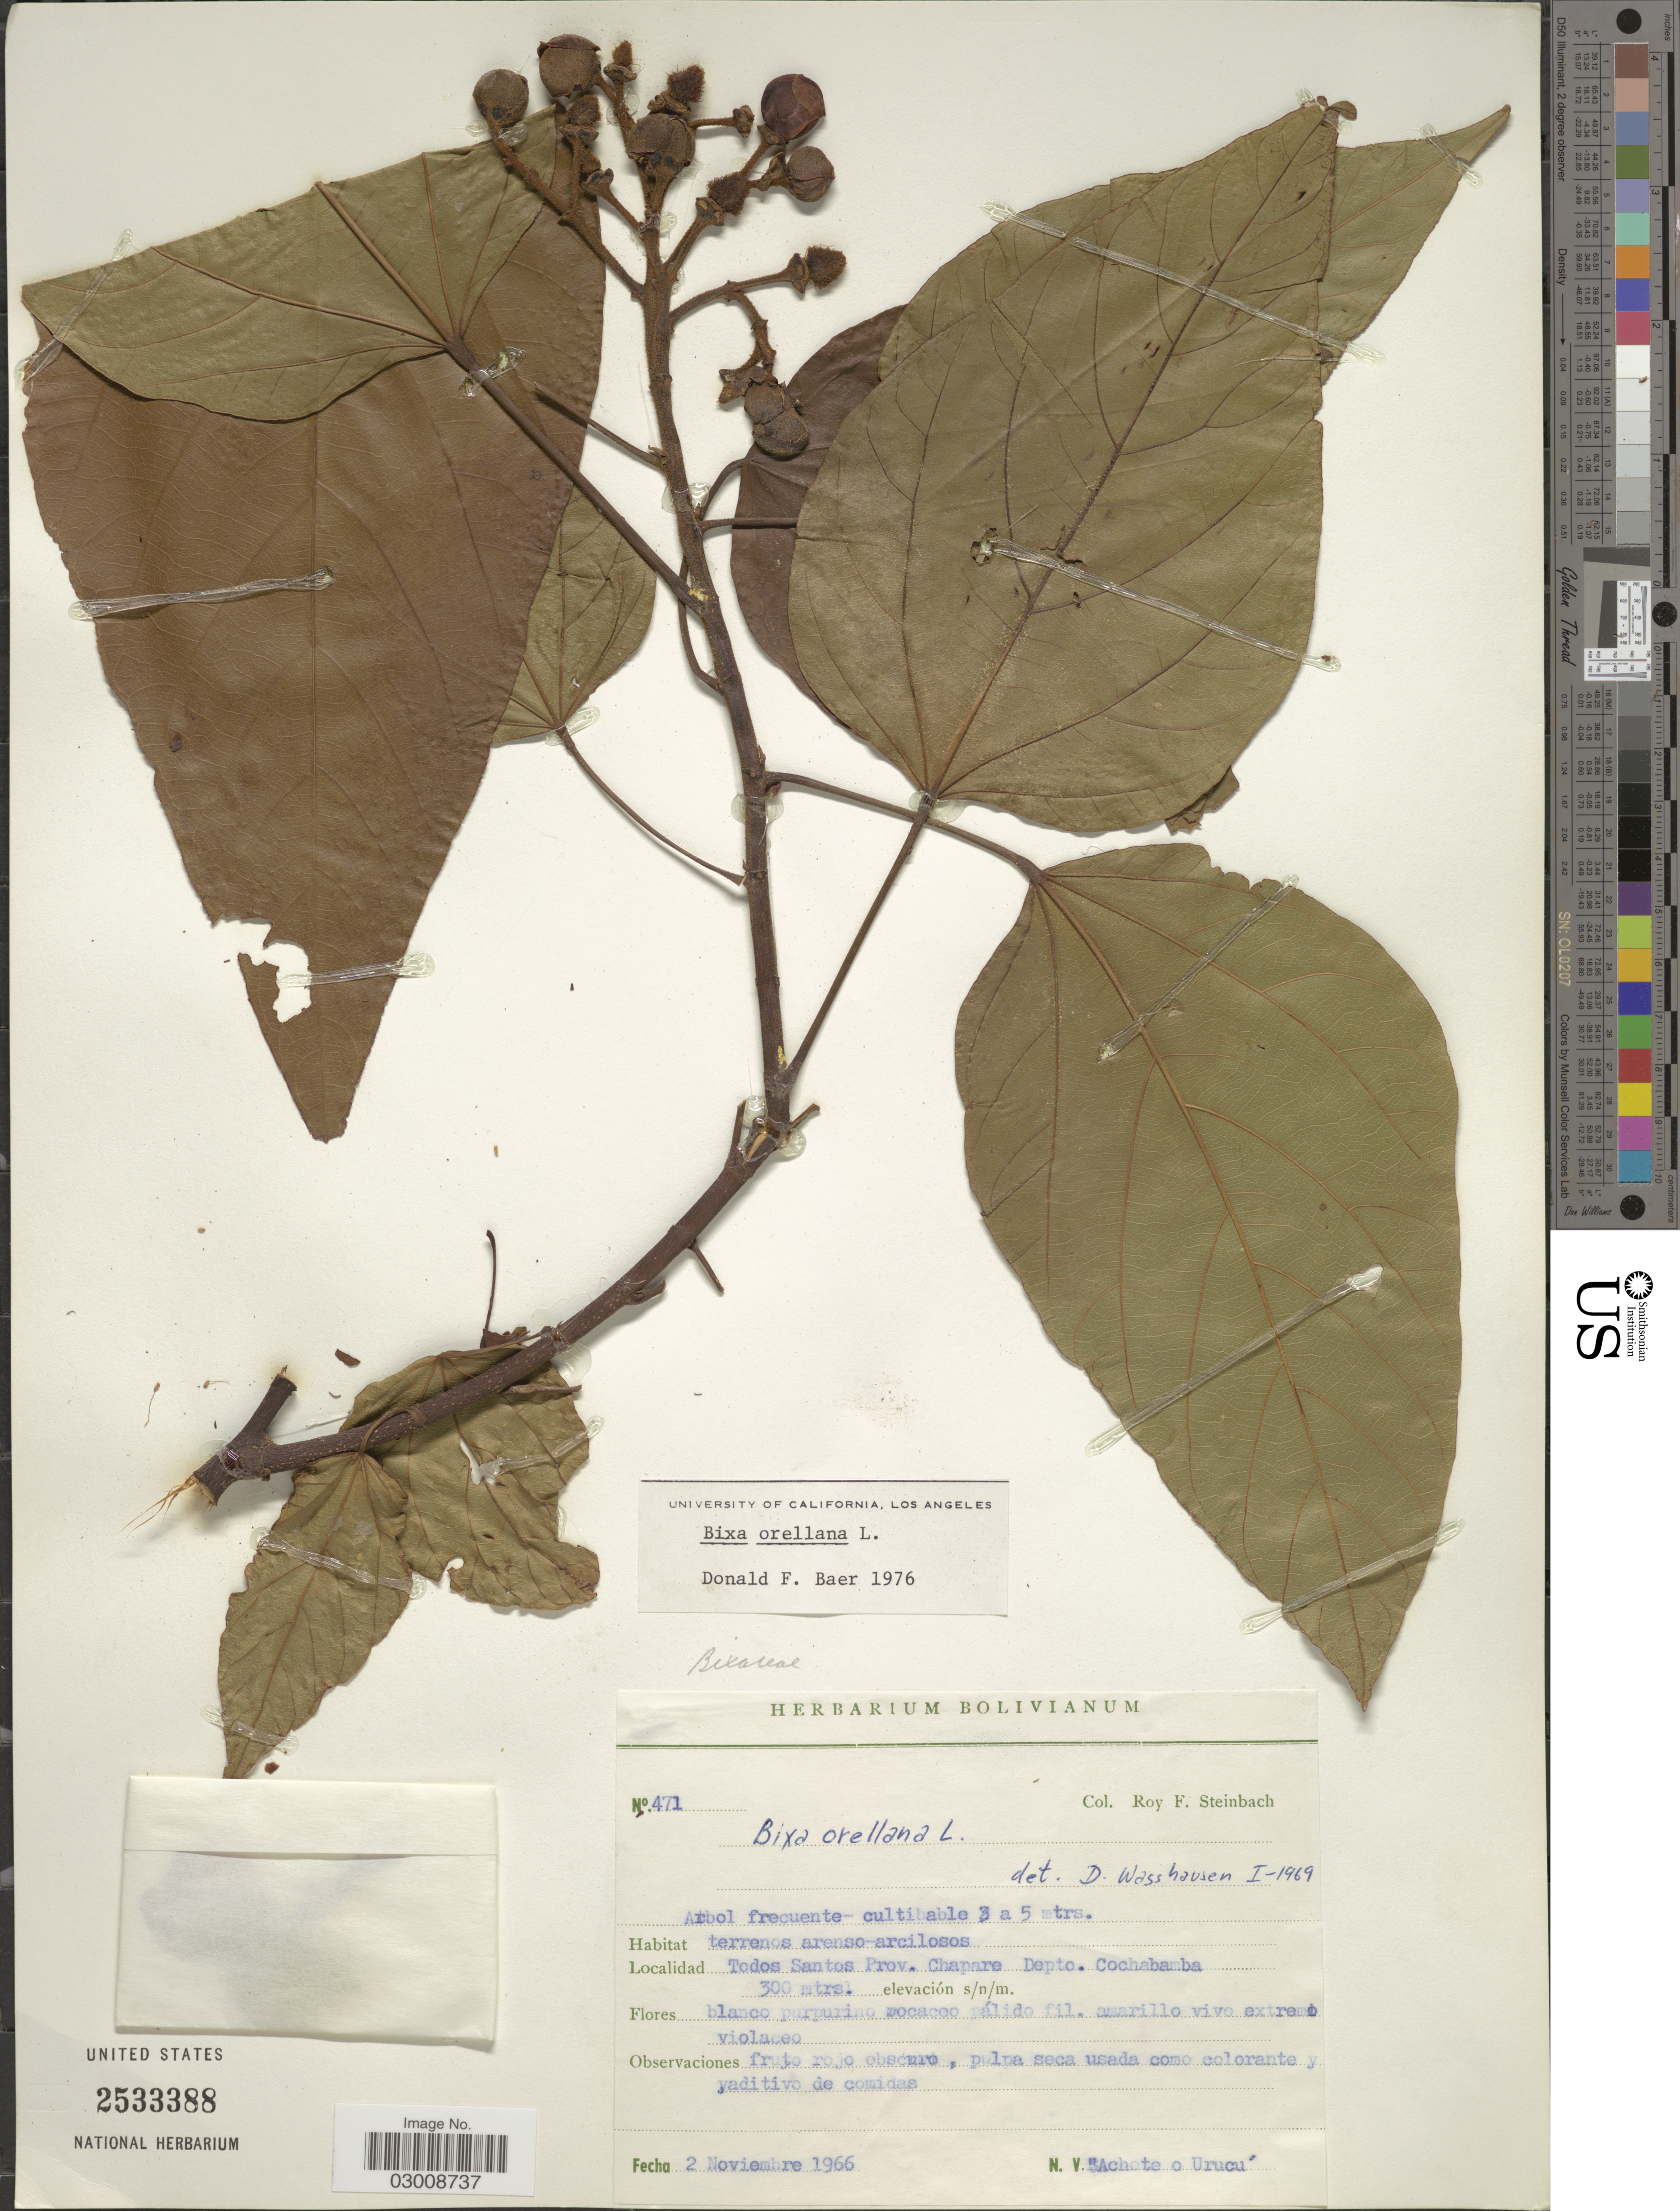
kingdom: Plantae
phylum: Tracheophyta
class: Magnoliopsida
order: Malvales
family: Bixaceae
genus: Bixa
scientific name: Bixa orellana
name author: L.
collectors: R. F. Steinbach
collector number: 471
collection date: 1966-11-02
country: Bolivia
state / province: Cochabamba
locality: Todos Santos Prov. Chapare, Dept. Cochabamba.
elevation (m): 300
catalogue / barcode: US 2533388